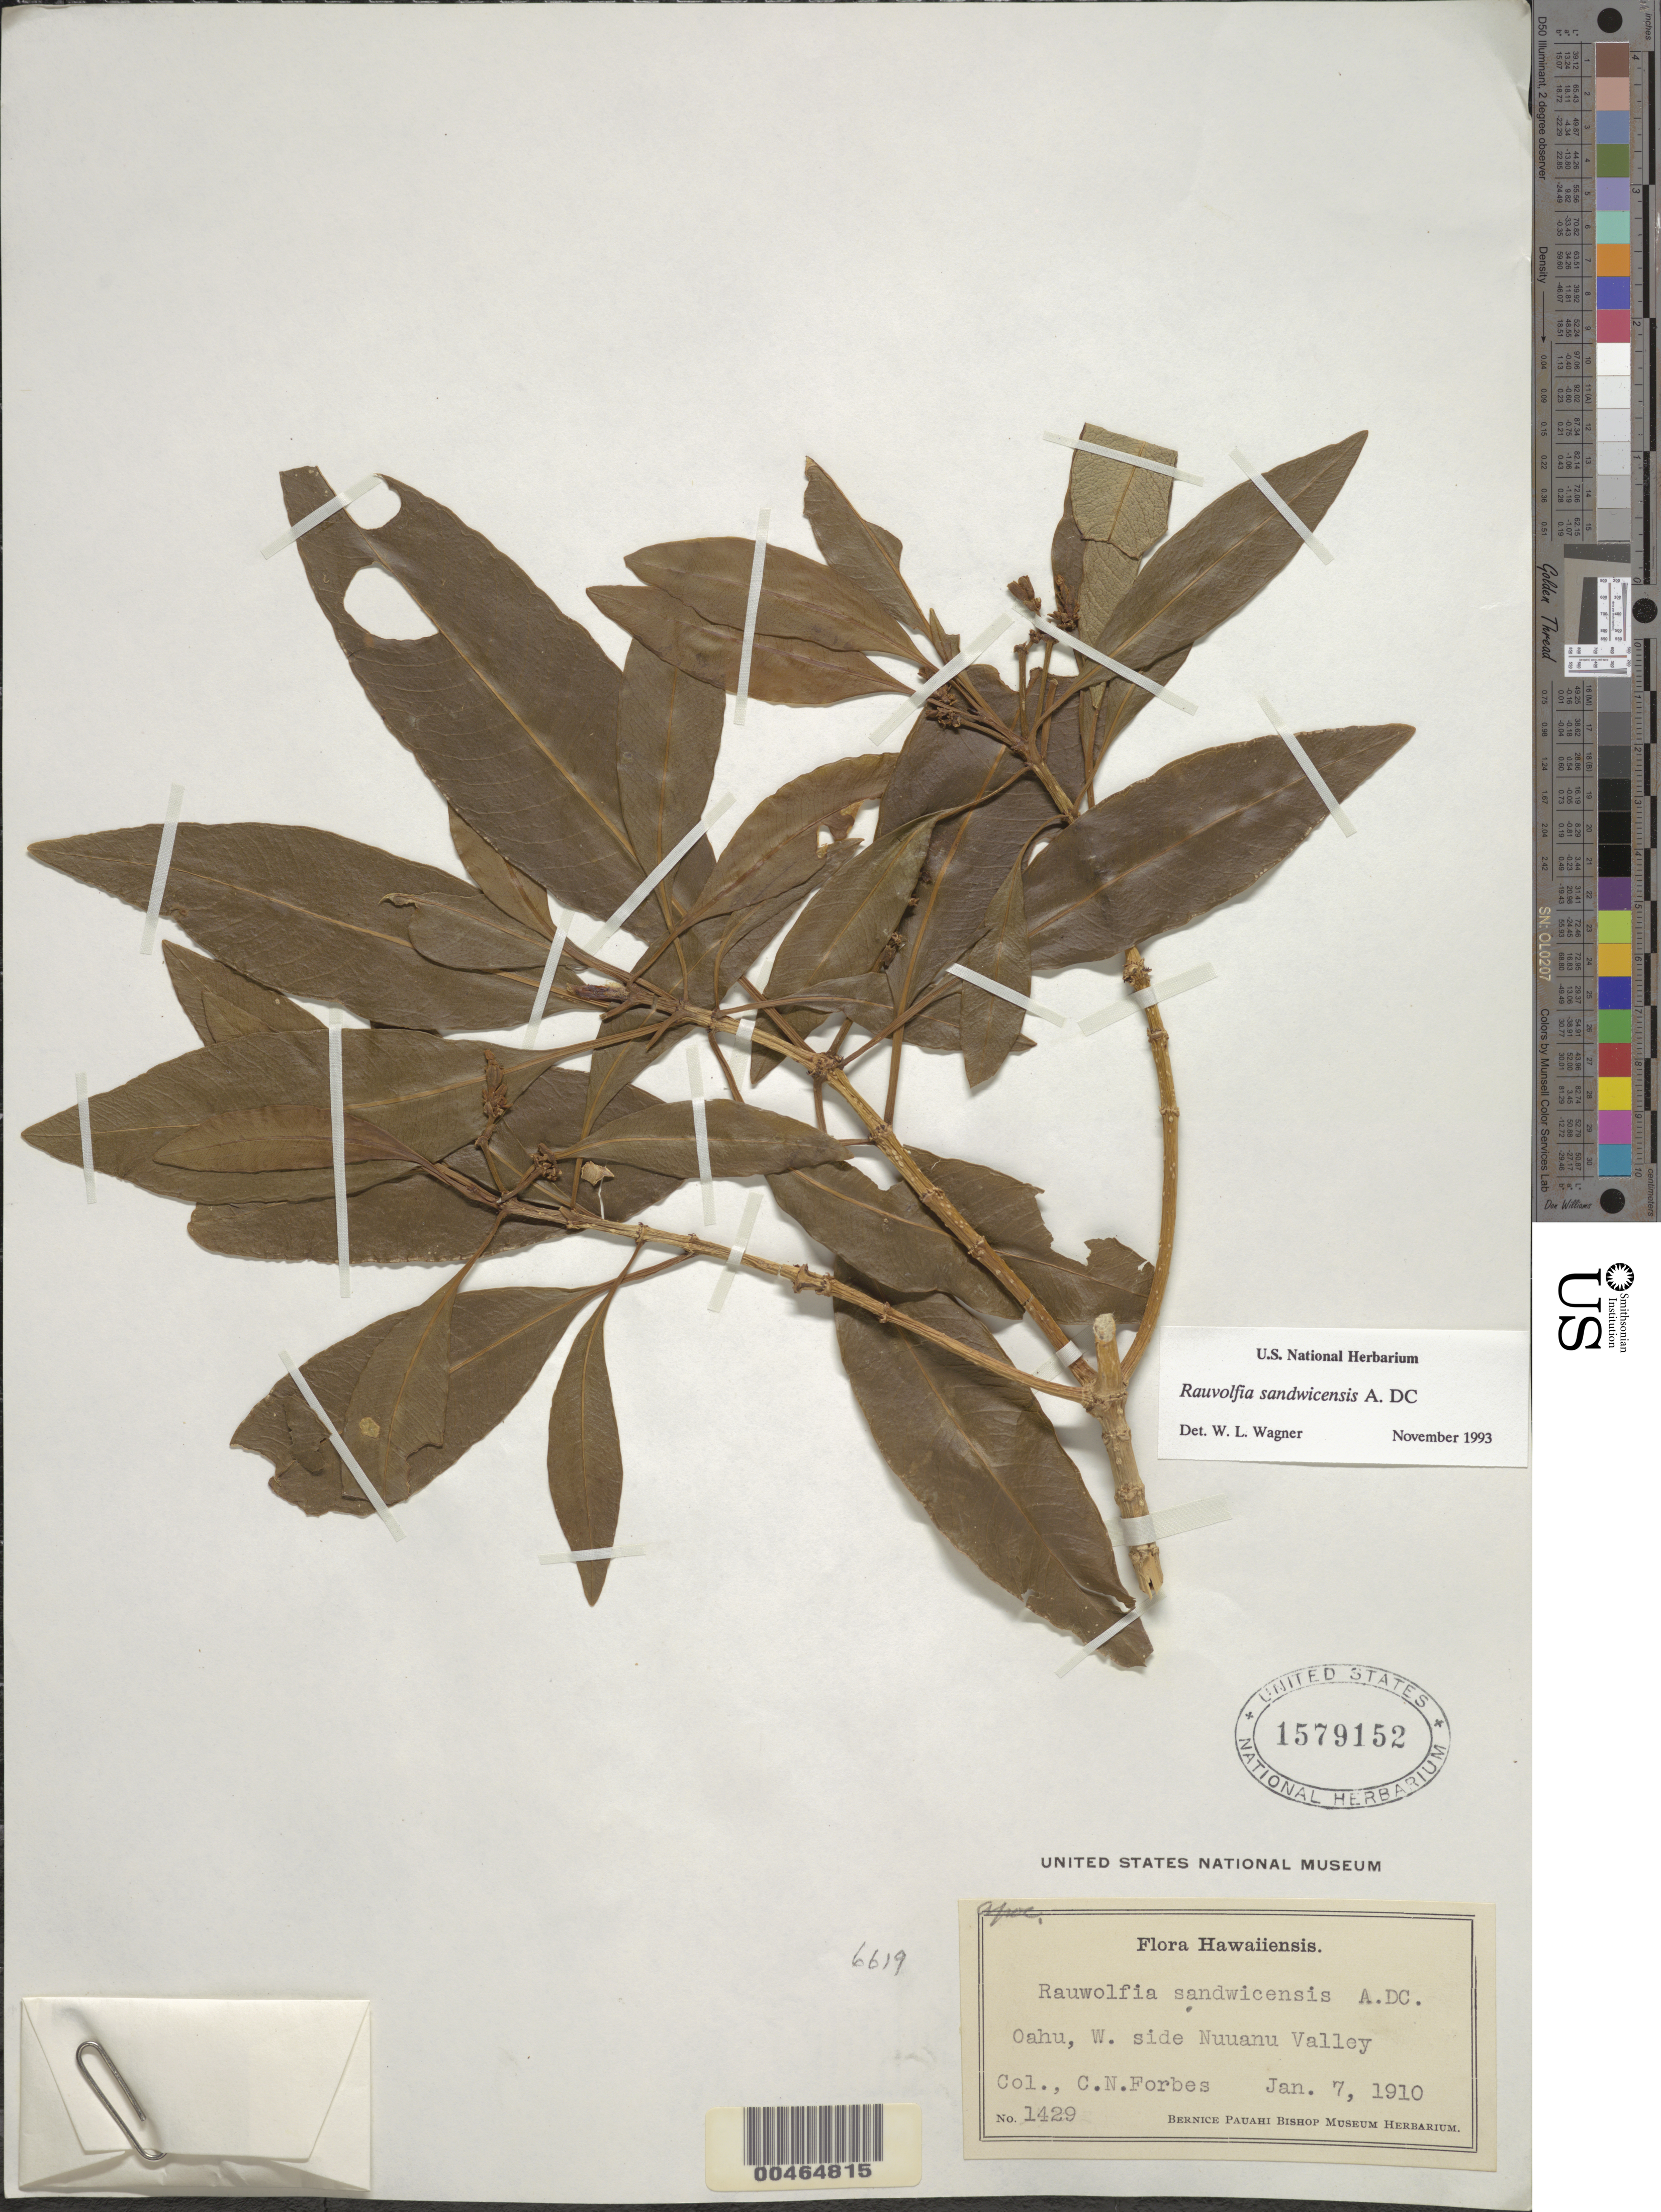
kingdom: Plantae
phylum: Tracheophyta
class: Magnoliopsida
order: Gentianales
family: Apocynaceae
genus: Rauvolfia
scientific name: Rauvolfia sandwicensis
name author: A. DC.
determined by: Wagner, W. L., (BOT), Smithsonian Institution - National Museum of Natural History (UNITED STATES)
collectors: C. N. Forbes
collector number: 1429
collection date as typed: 7 Jan 1910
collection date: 1910-01-07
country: United States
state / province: Hawaii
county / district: Honolulu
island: Oahu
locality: W side of Nuuanu Valley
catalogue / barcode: US 1579152